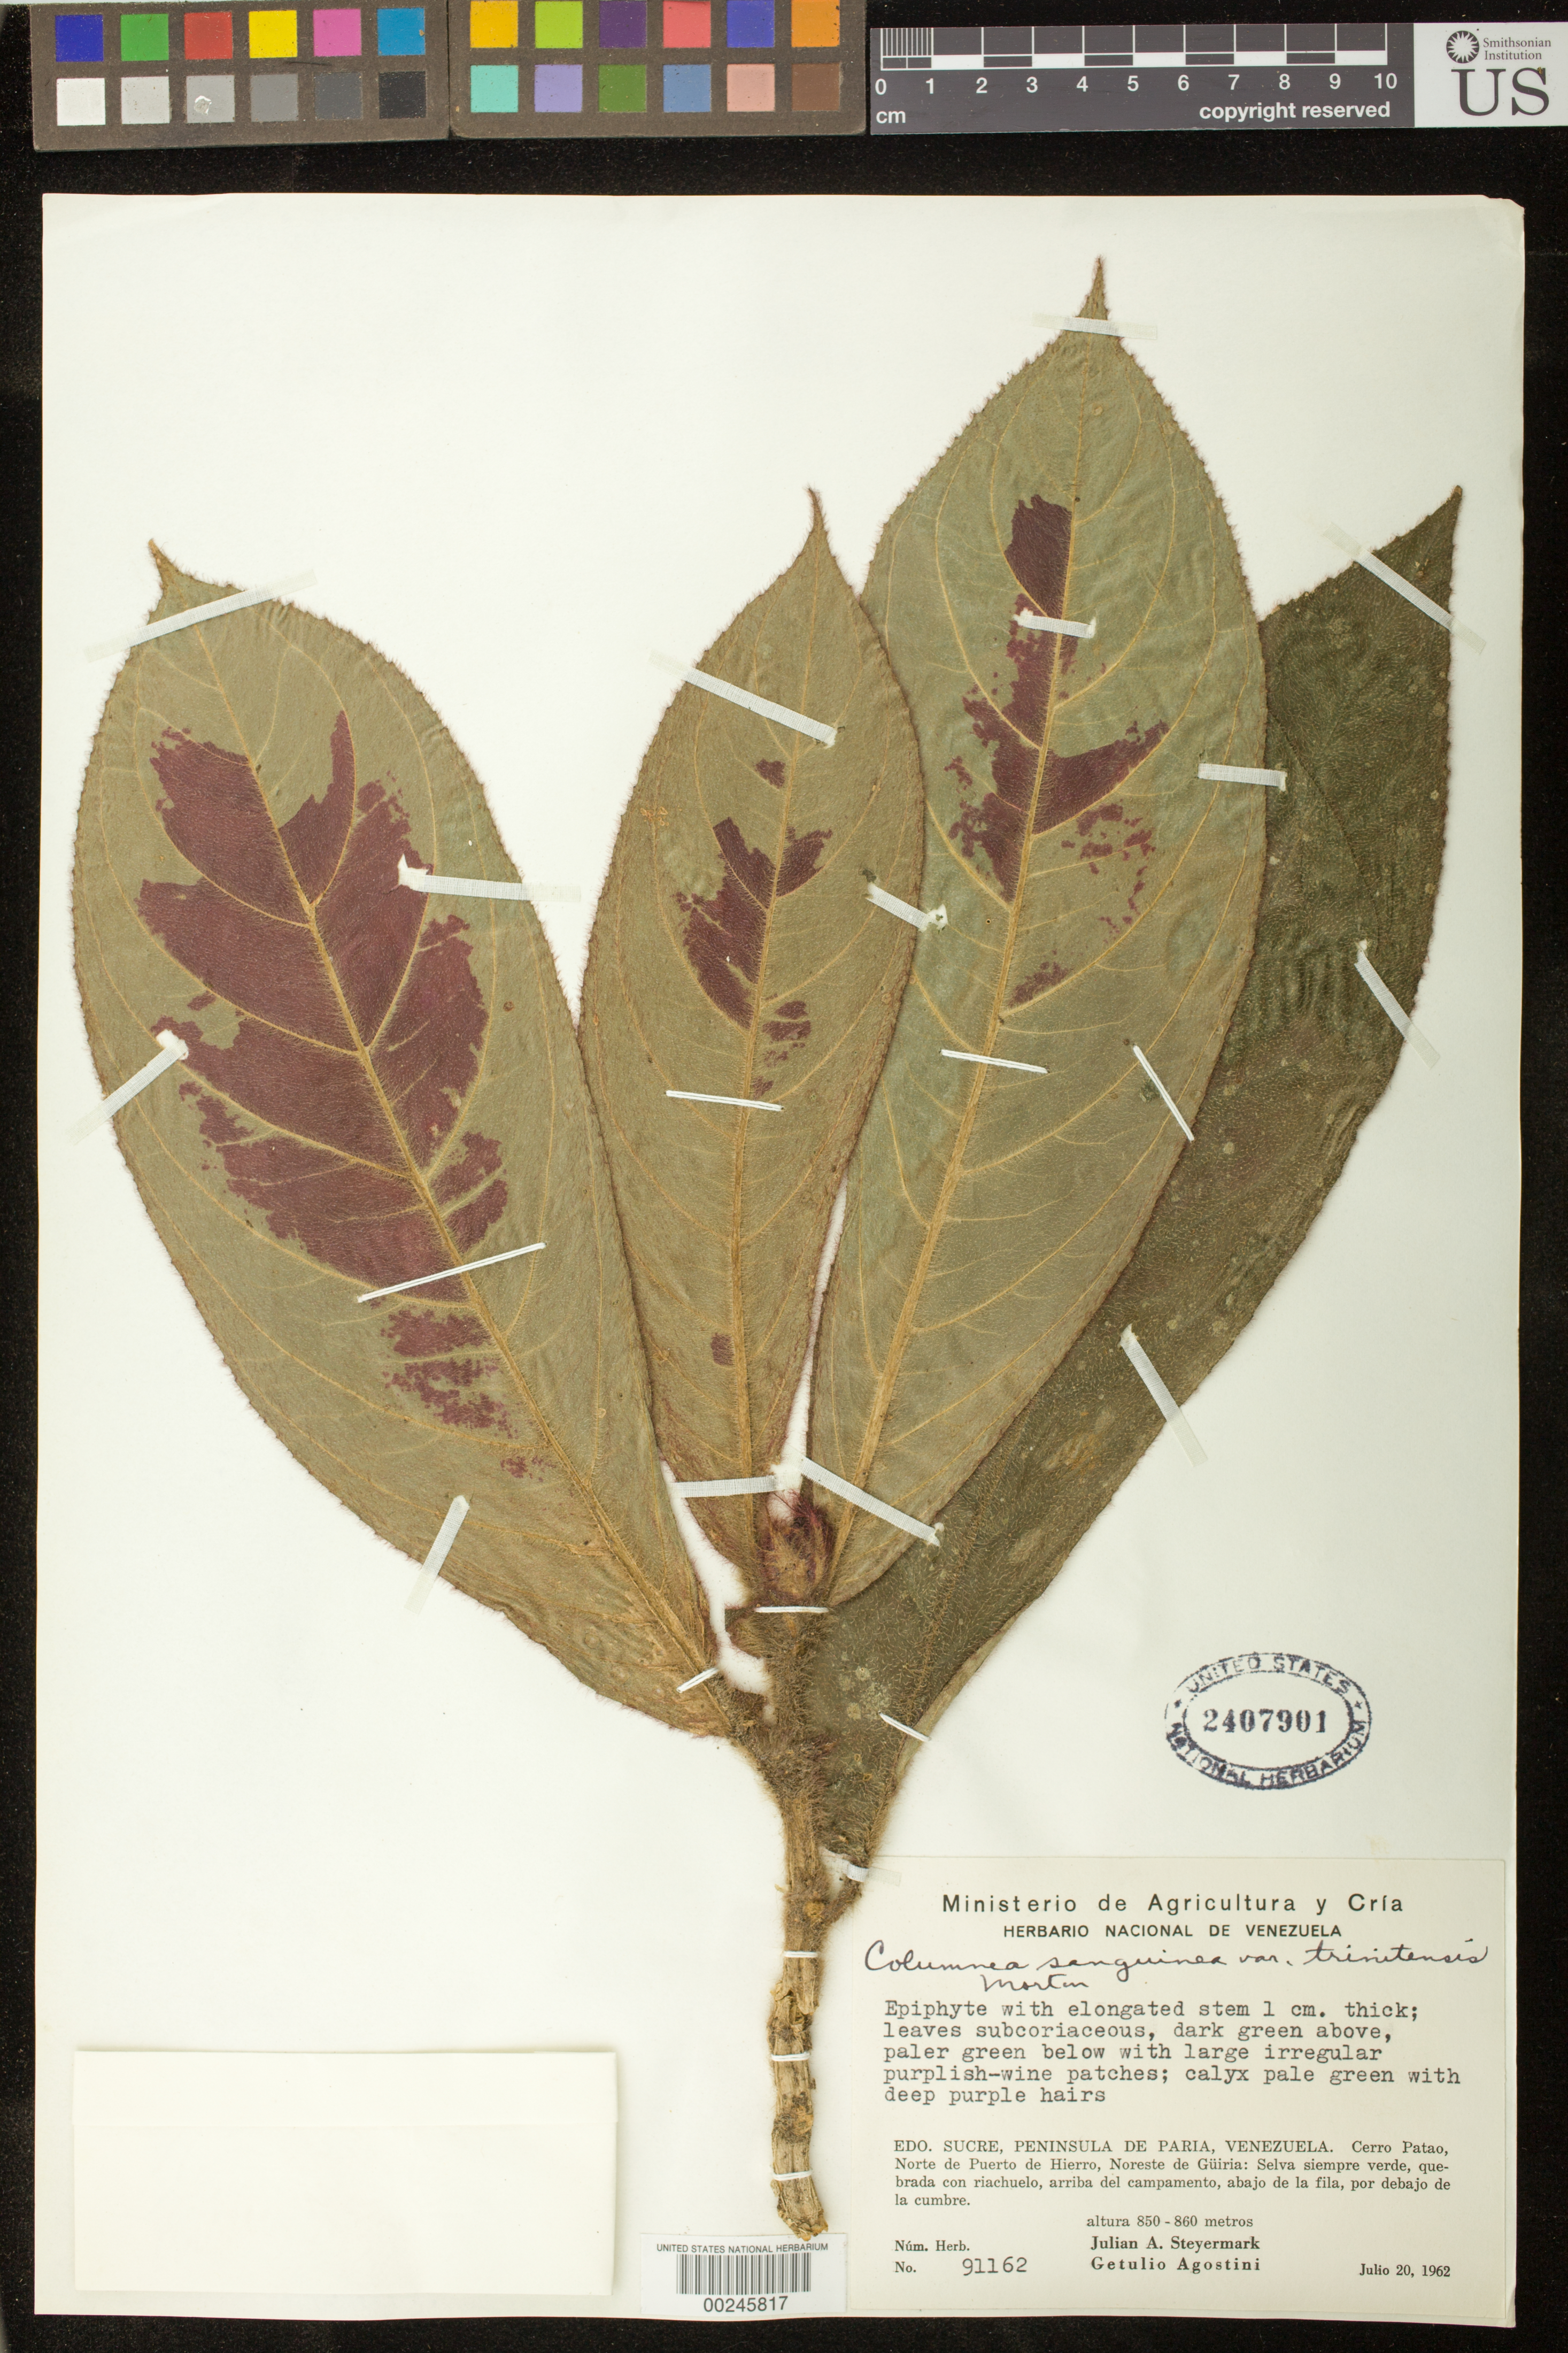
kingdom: Plantae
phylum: Tracheophyta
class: Magnoliopsida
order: Lamiales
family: Gesneriaceae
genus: Columnea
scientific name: Columnea sanguinea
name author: (Pers.) Hanst.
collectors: J. Steyermark & G. Agostini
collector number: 91162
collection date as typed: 20 Jul 1962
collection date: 1962-07-20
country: Venezuela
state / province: Sucre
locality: Peninsula de Paria, Cerro Patao, N of Puerto de Hierro, NE of Guiria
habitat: Ever green forest, ...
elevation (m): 850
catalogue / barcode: US 2407901